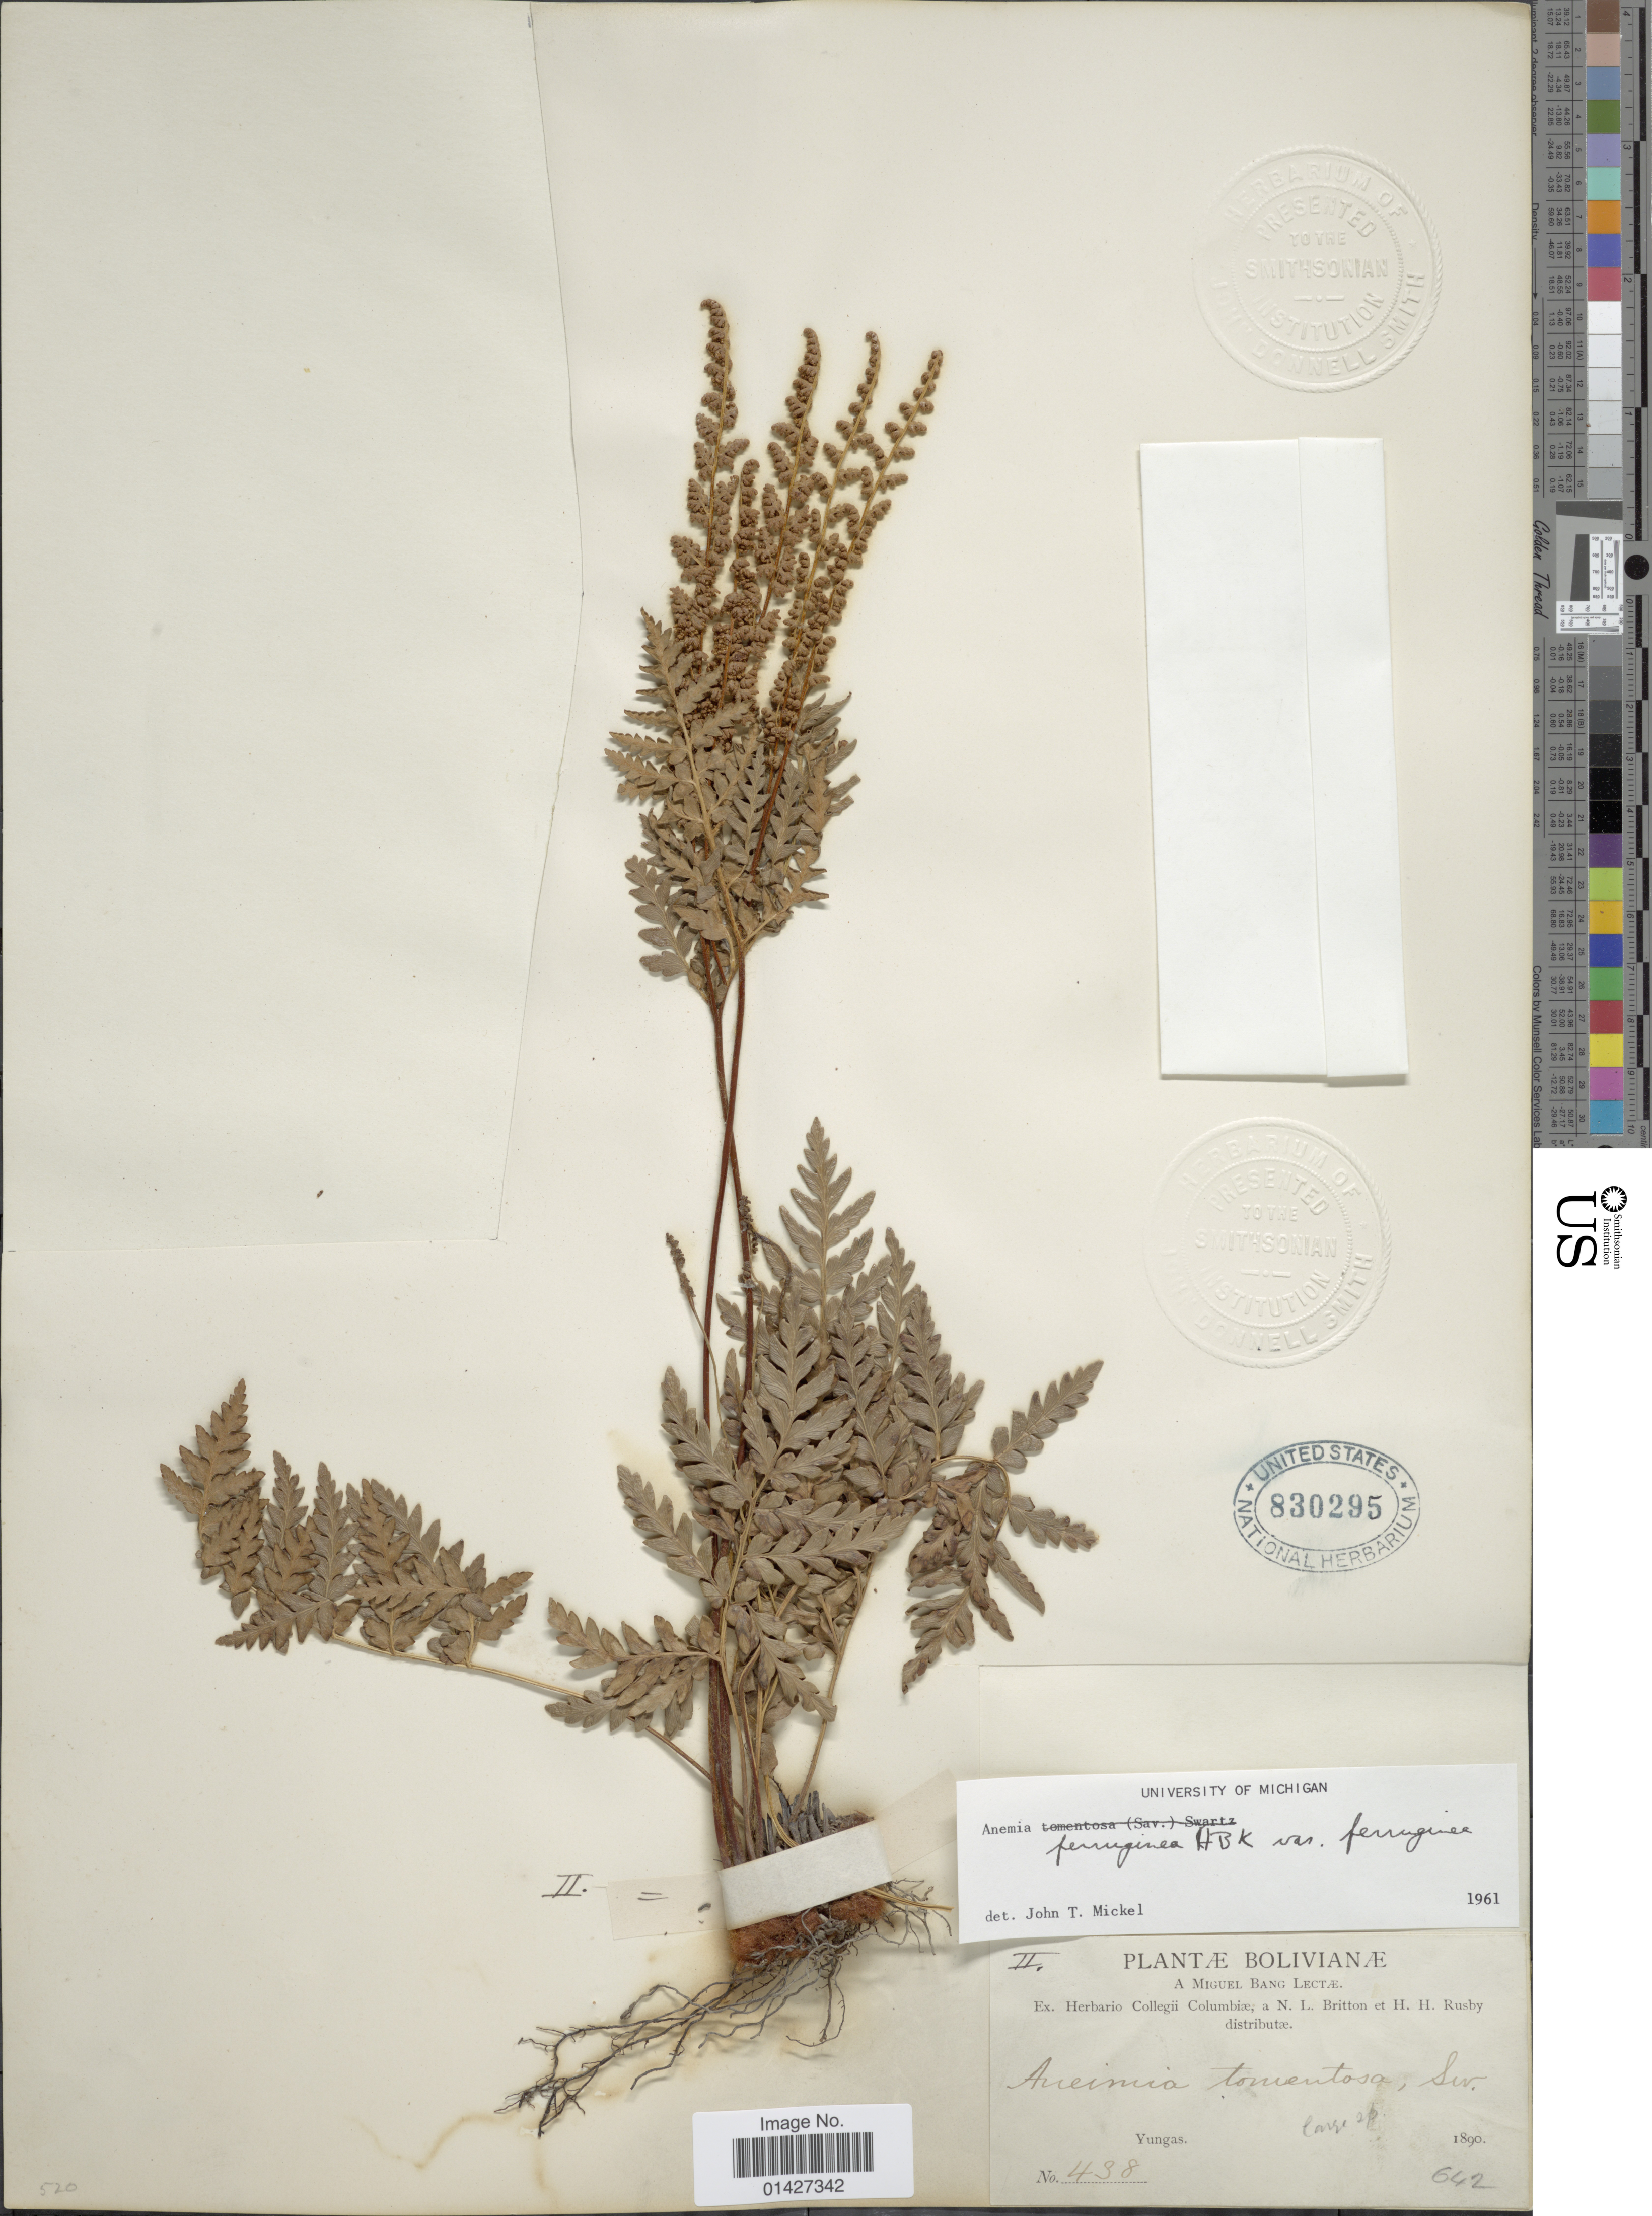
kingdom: Plantae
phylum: Tracheophyta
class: Polypodiopsida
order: Schizaeales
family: Anemiaceae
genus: Anemia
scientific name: Anemia ferruginea var. ferruginea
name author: Kunth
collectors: M. Bang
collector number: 438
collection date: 1890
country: Bolivia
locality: Yungas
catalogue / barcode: US 830295